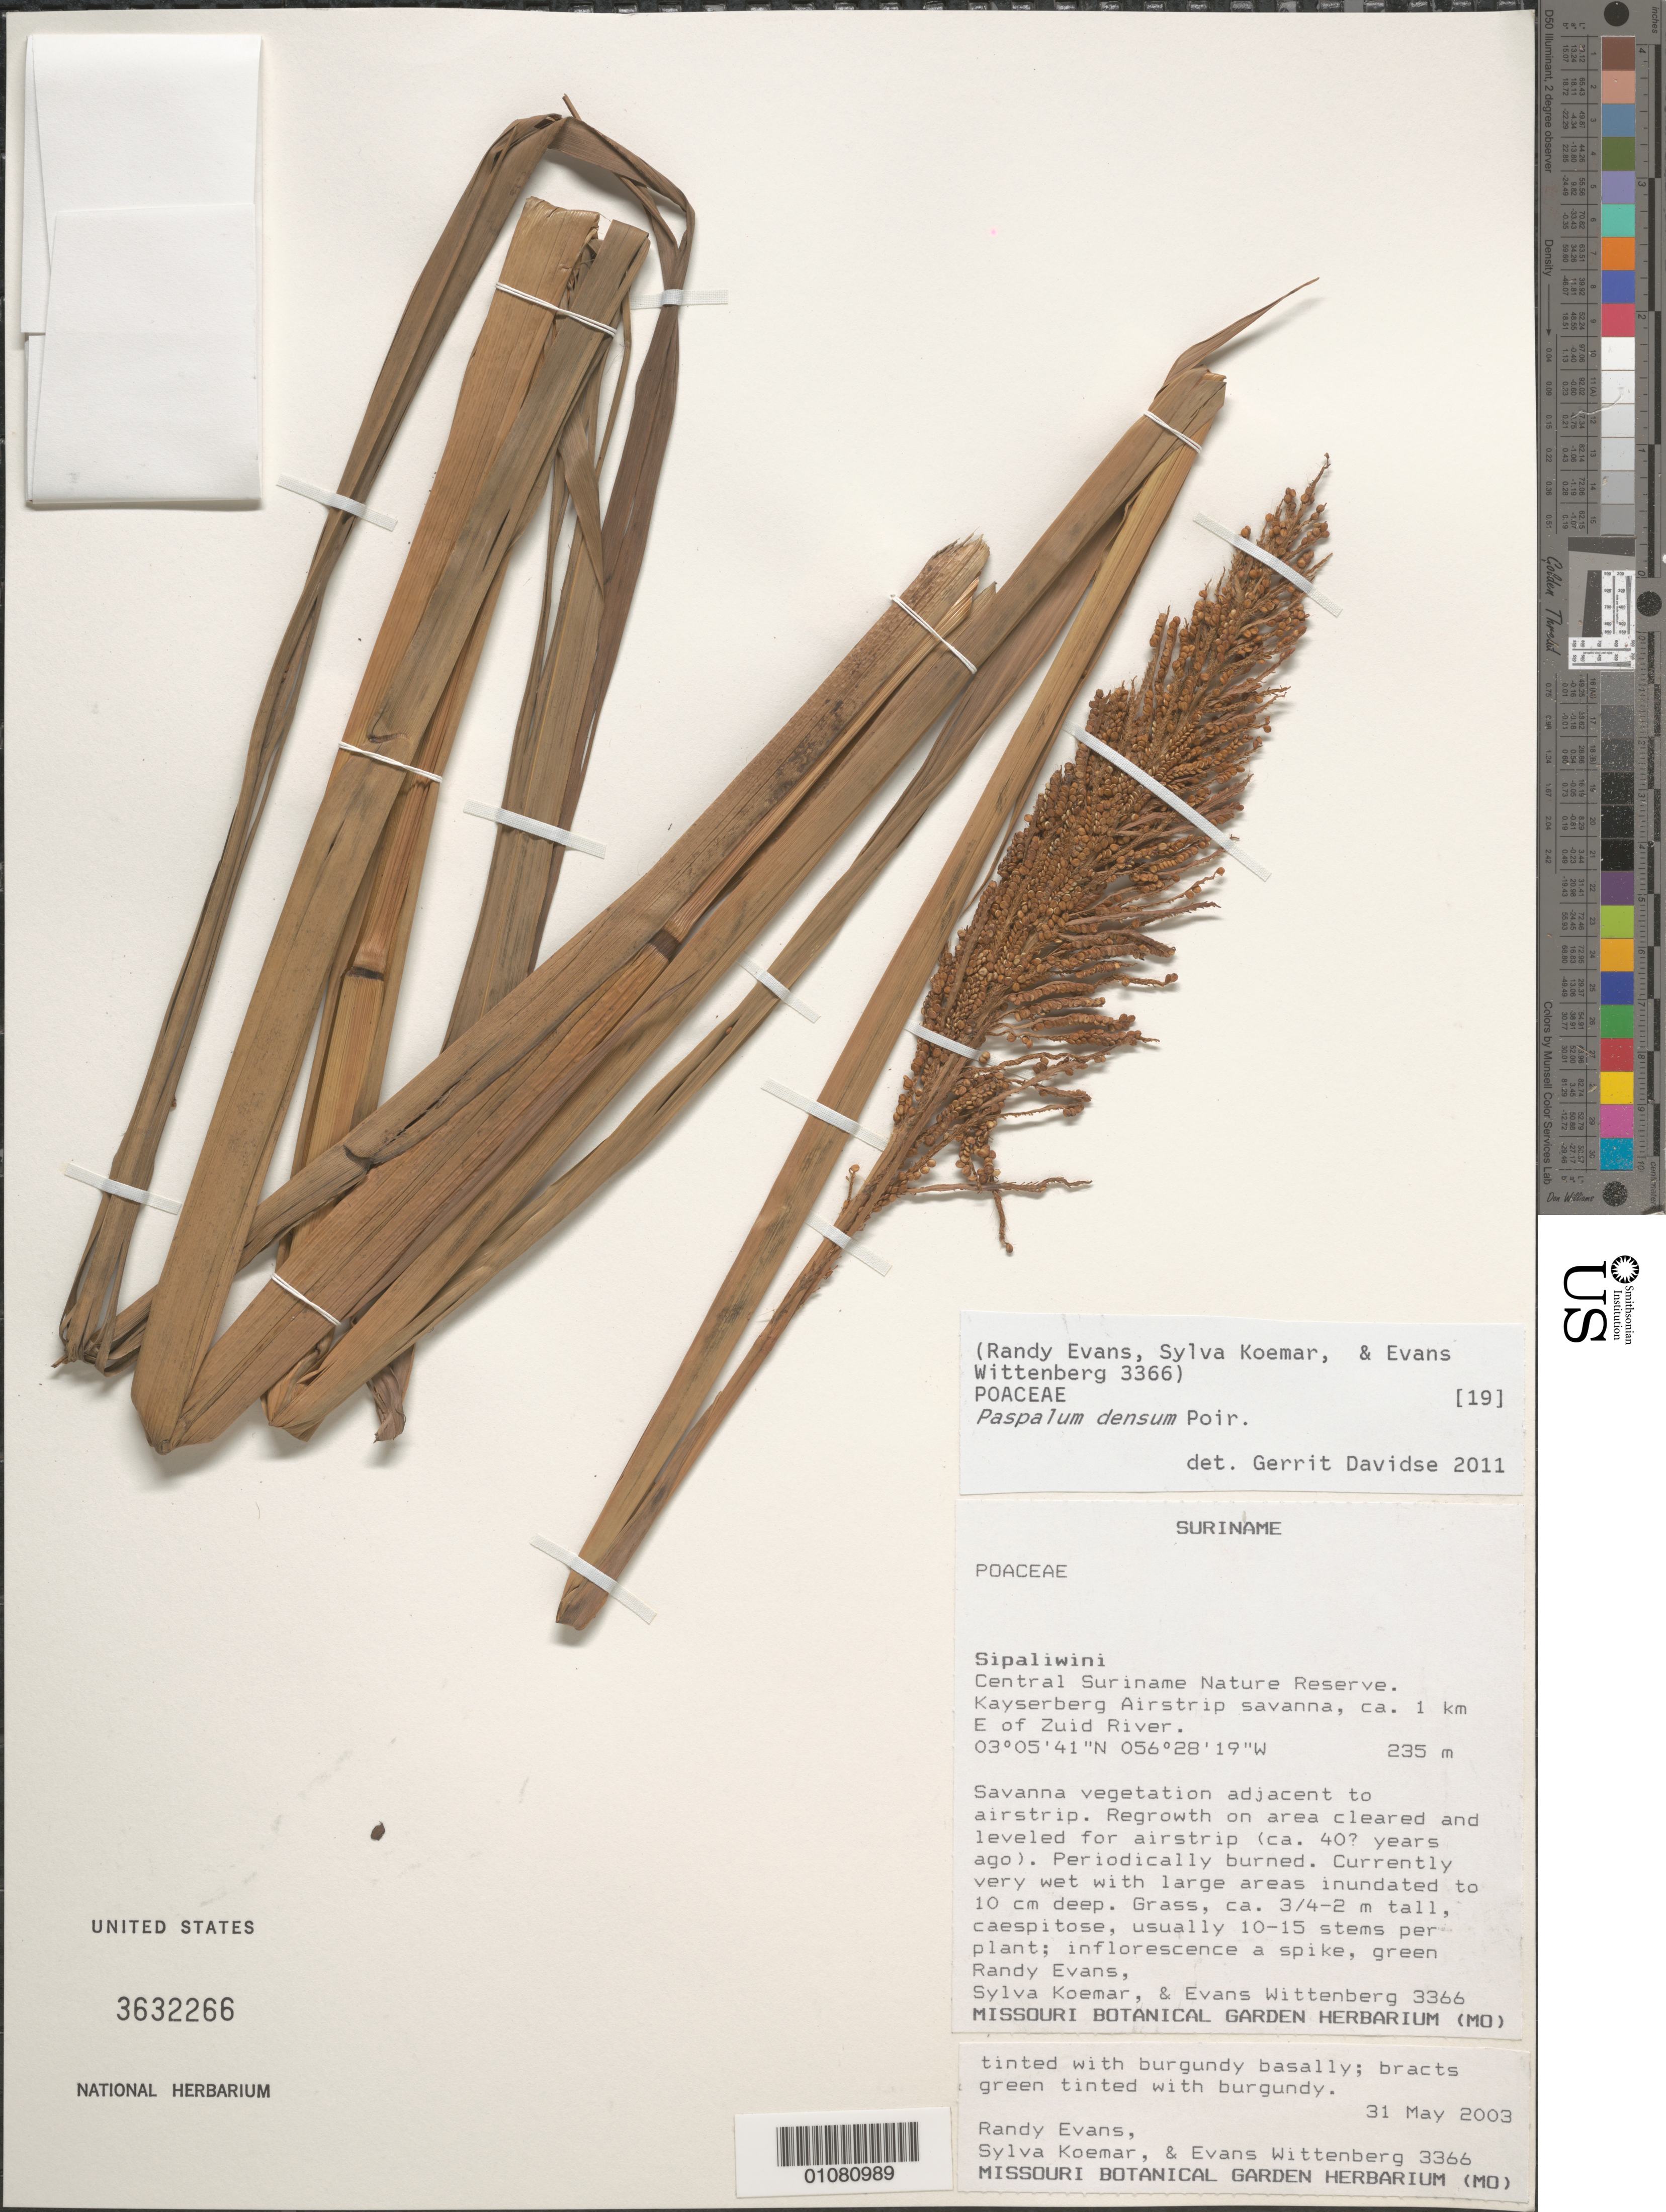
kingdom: Plantae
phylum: Tracheophyta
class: Liliopsida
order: Poales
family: Poaceae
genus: Paspalum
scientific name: Paspalum densum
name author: Poir.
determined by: Davidse, Gerrit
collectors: R. Evans, S. Koemar & E. Wittenberg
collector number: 3366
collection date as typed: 31-May-03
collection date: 2003-05-31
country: Suriname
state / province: Sipaliwini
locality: Central Suriname Nature Reserve. Kayserberg Airstrip savanna, ca. 1km E of Zuid River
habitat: Savanna vegetation adjacent to airstrip. Regrowht on area cleared and leveled for airstrip (ca. 40? years ago). Periodically burned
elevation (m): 235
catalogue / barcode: US 3632266